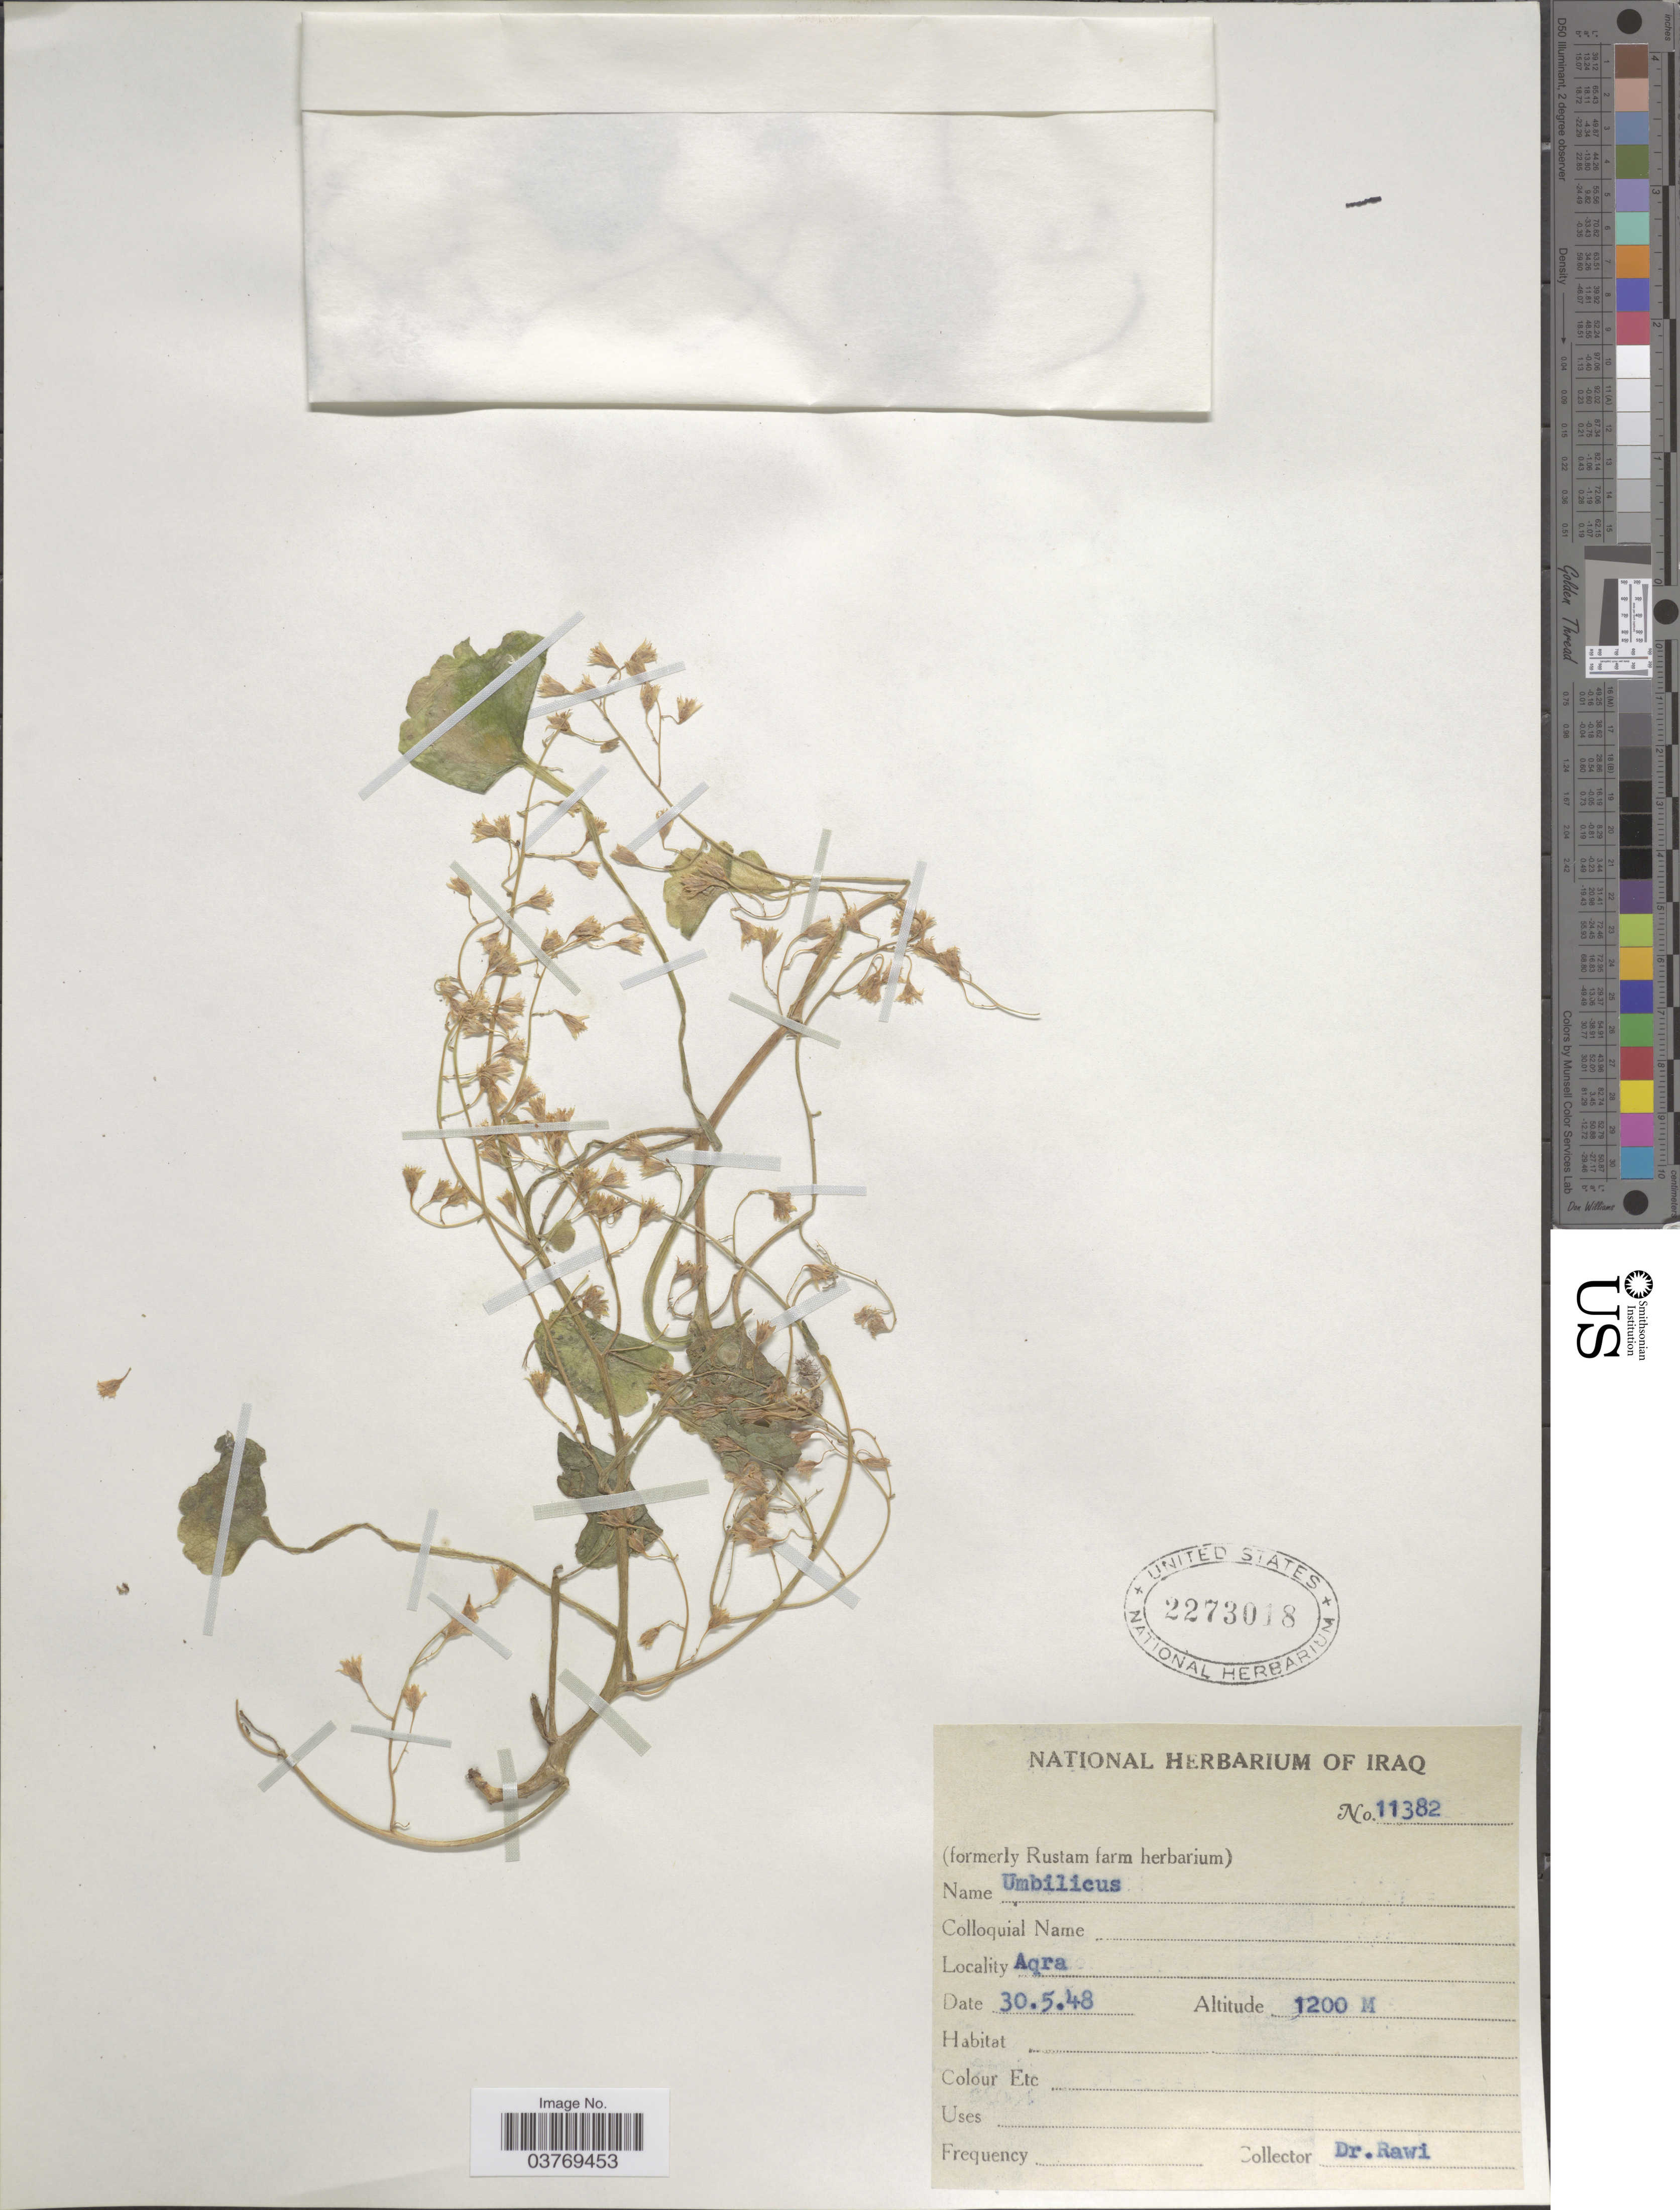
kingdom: Plantae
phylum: Tracheophyta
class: Magnoliopsida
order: Saxifragales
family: Crassulaceae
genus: Cotyledon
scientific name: Cotyledon tropaeolifolia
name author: (Boiss.) Bornm.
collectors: -. Rawi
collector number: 11382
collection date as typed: Transcribed d/m/y: 30/5/48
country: Iraq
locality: Aqra.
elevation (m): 1200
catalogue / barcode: US 2273018